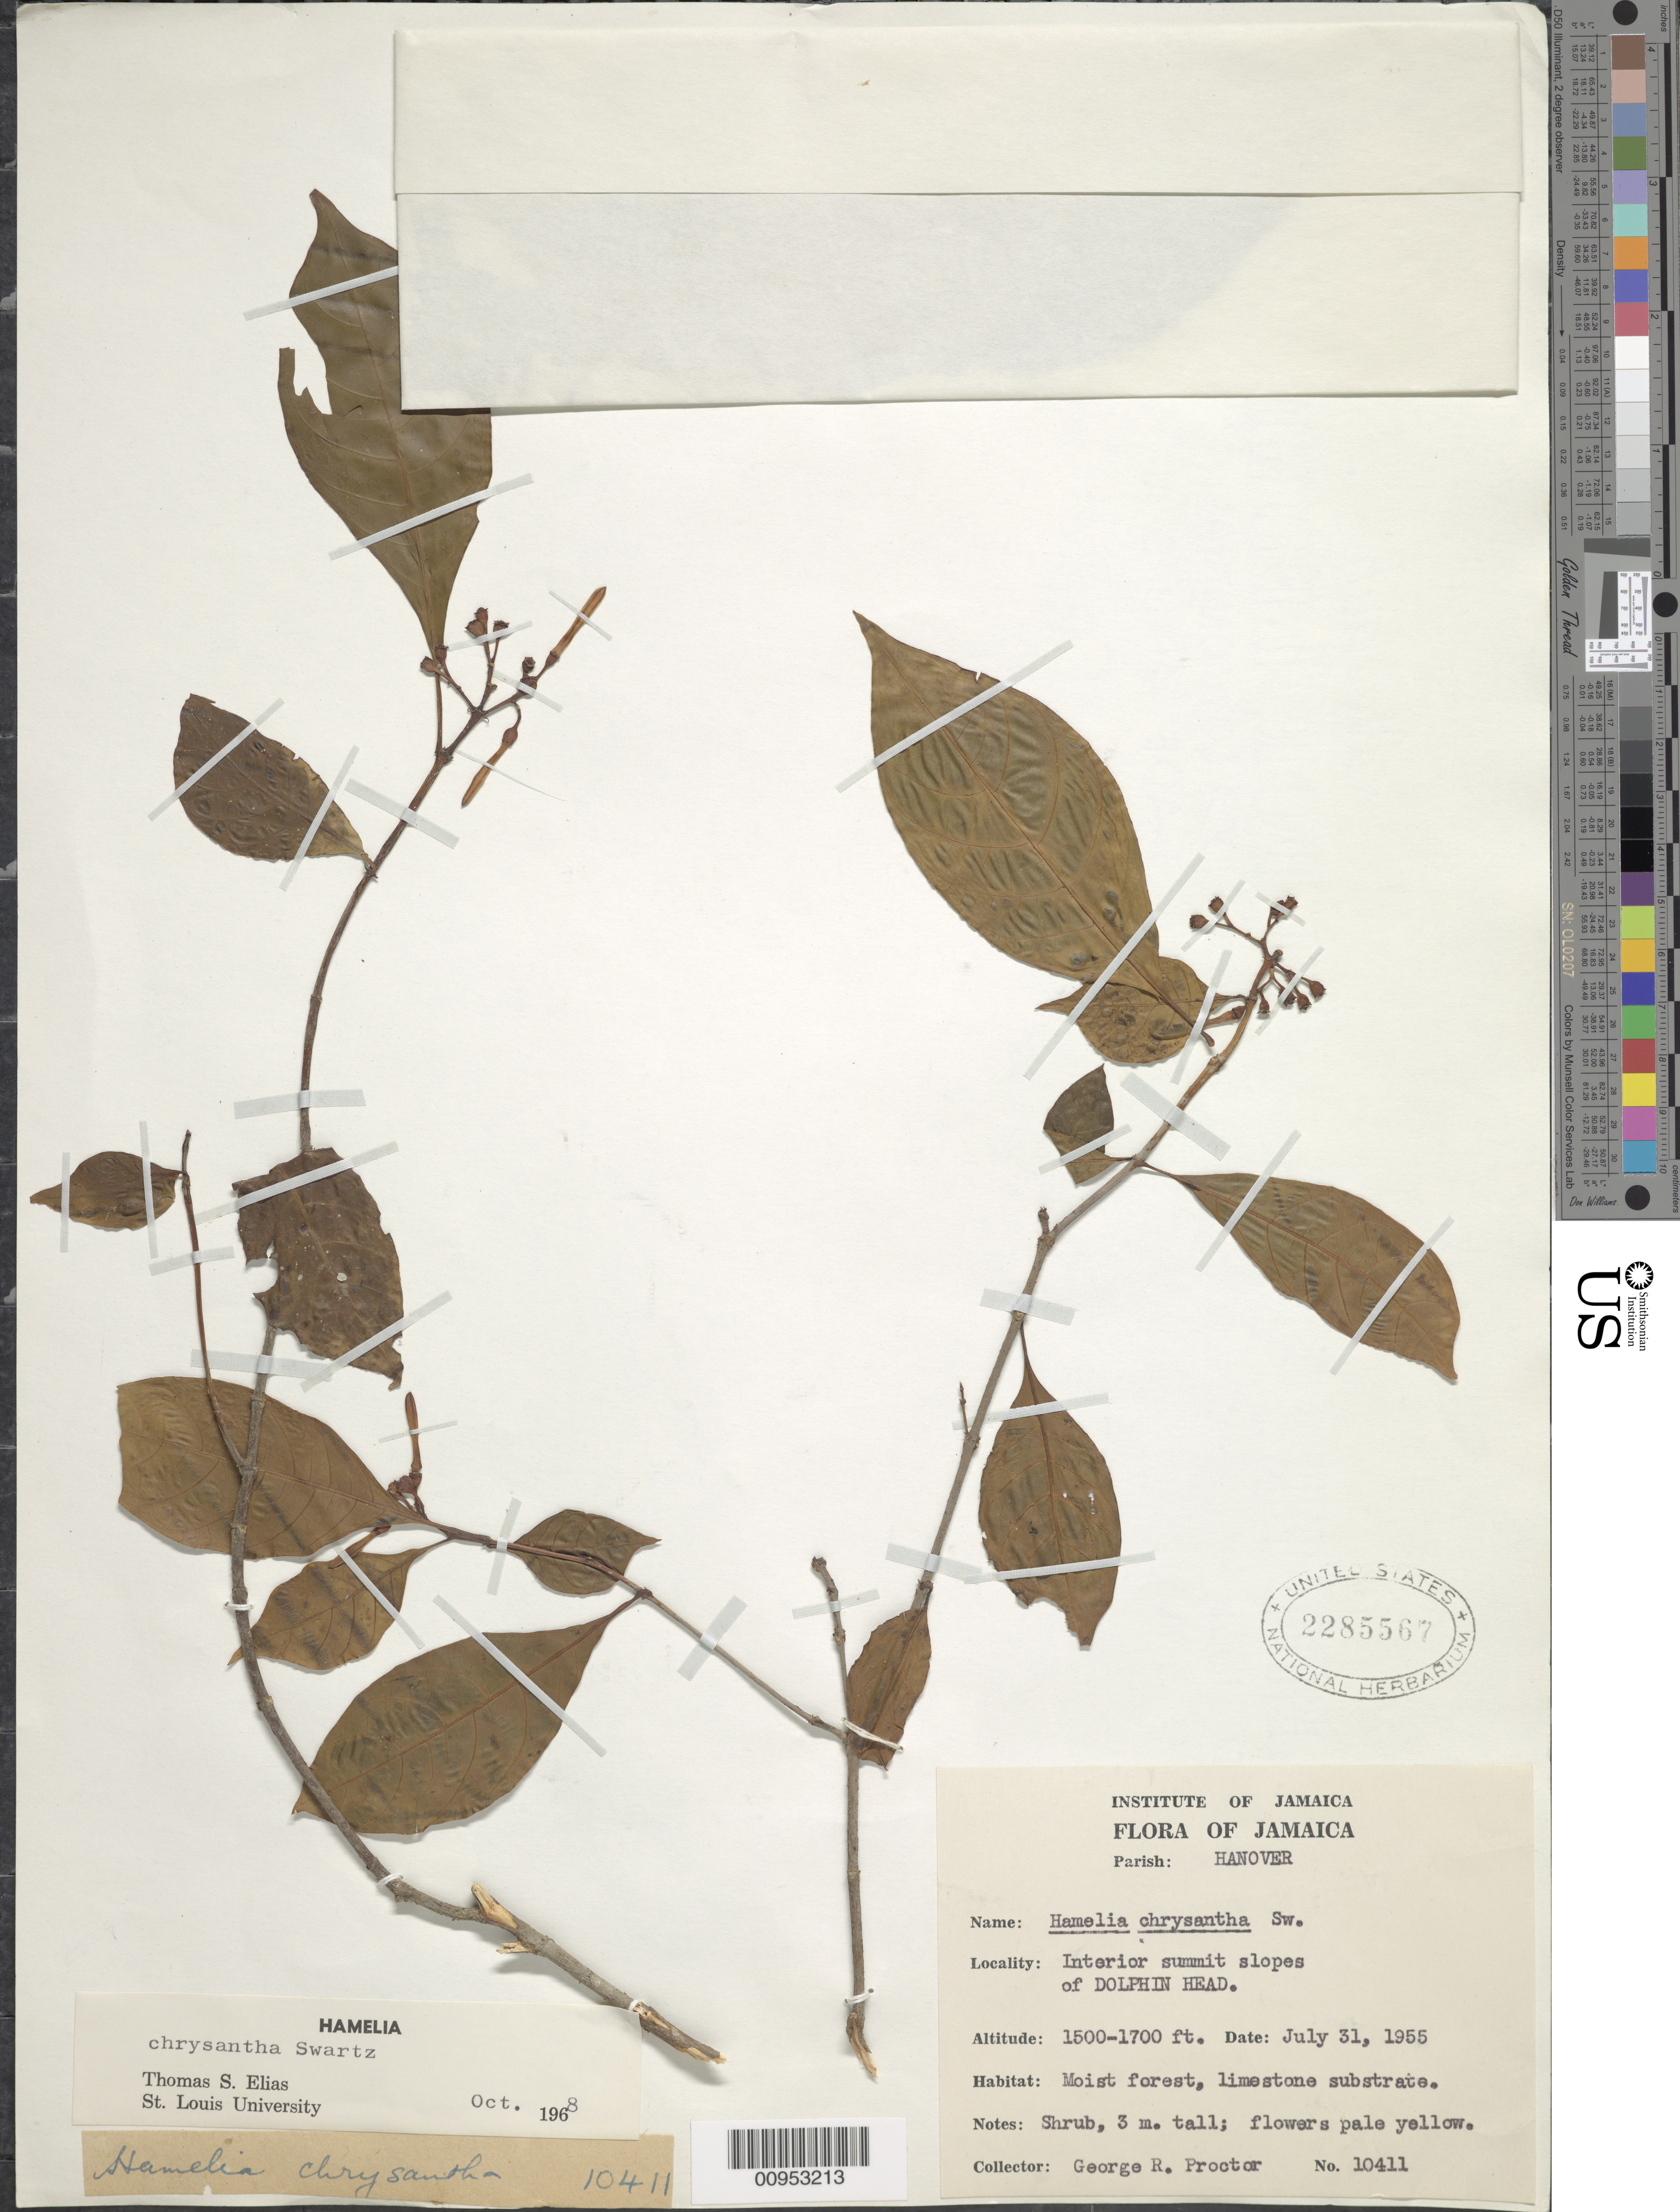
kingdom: Plantae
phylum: Tracheophyta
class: Magnoliopsida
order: Gentianales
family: Rubiaceae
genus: Hamelia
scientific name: Hamelia chrysantha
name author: Sw.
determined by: Elias, T. S.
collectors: G. Proctor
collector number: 10411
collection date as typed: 31 Jul 1955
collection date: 1955-07-31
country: Jamaica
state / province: Hanover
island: Jamaica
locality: Dolphin Head slopes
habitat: Moist forest, limestone substrate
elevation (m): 457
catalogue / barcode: US 2285567